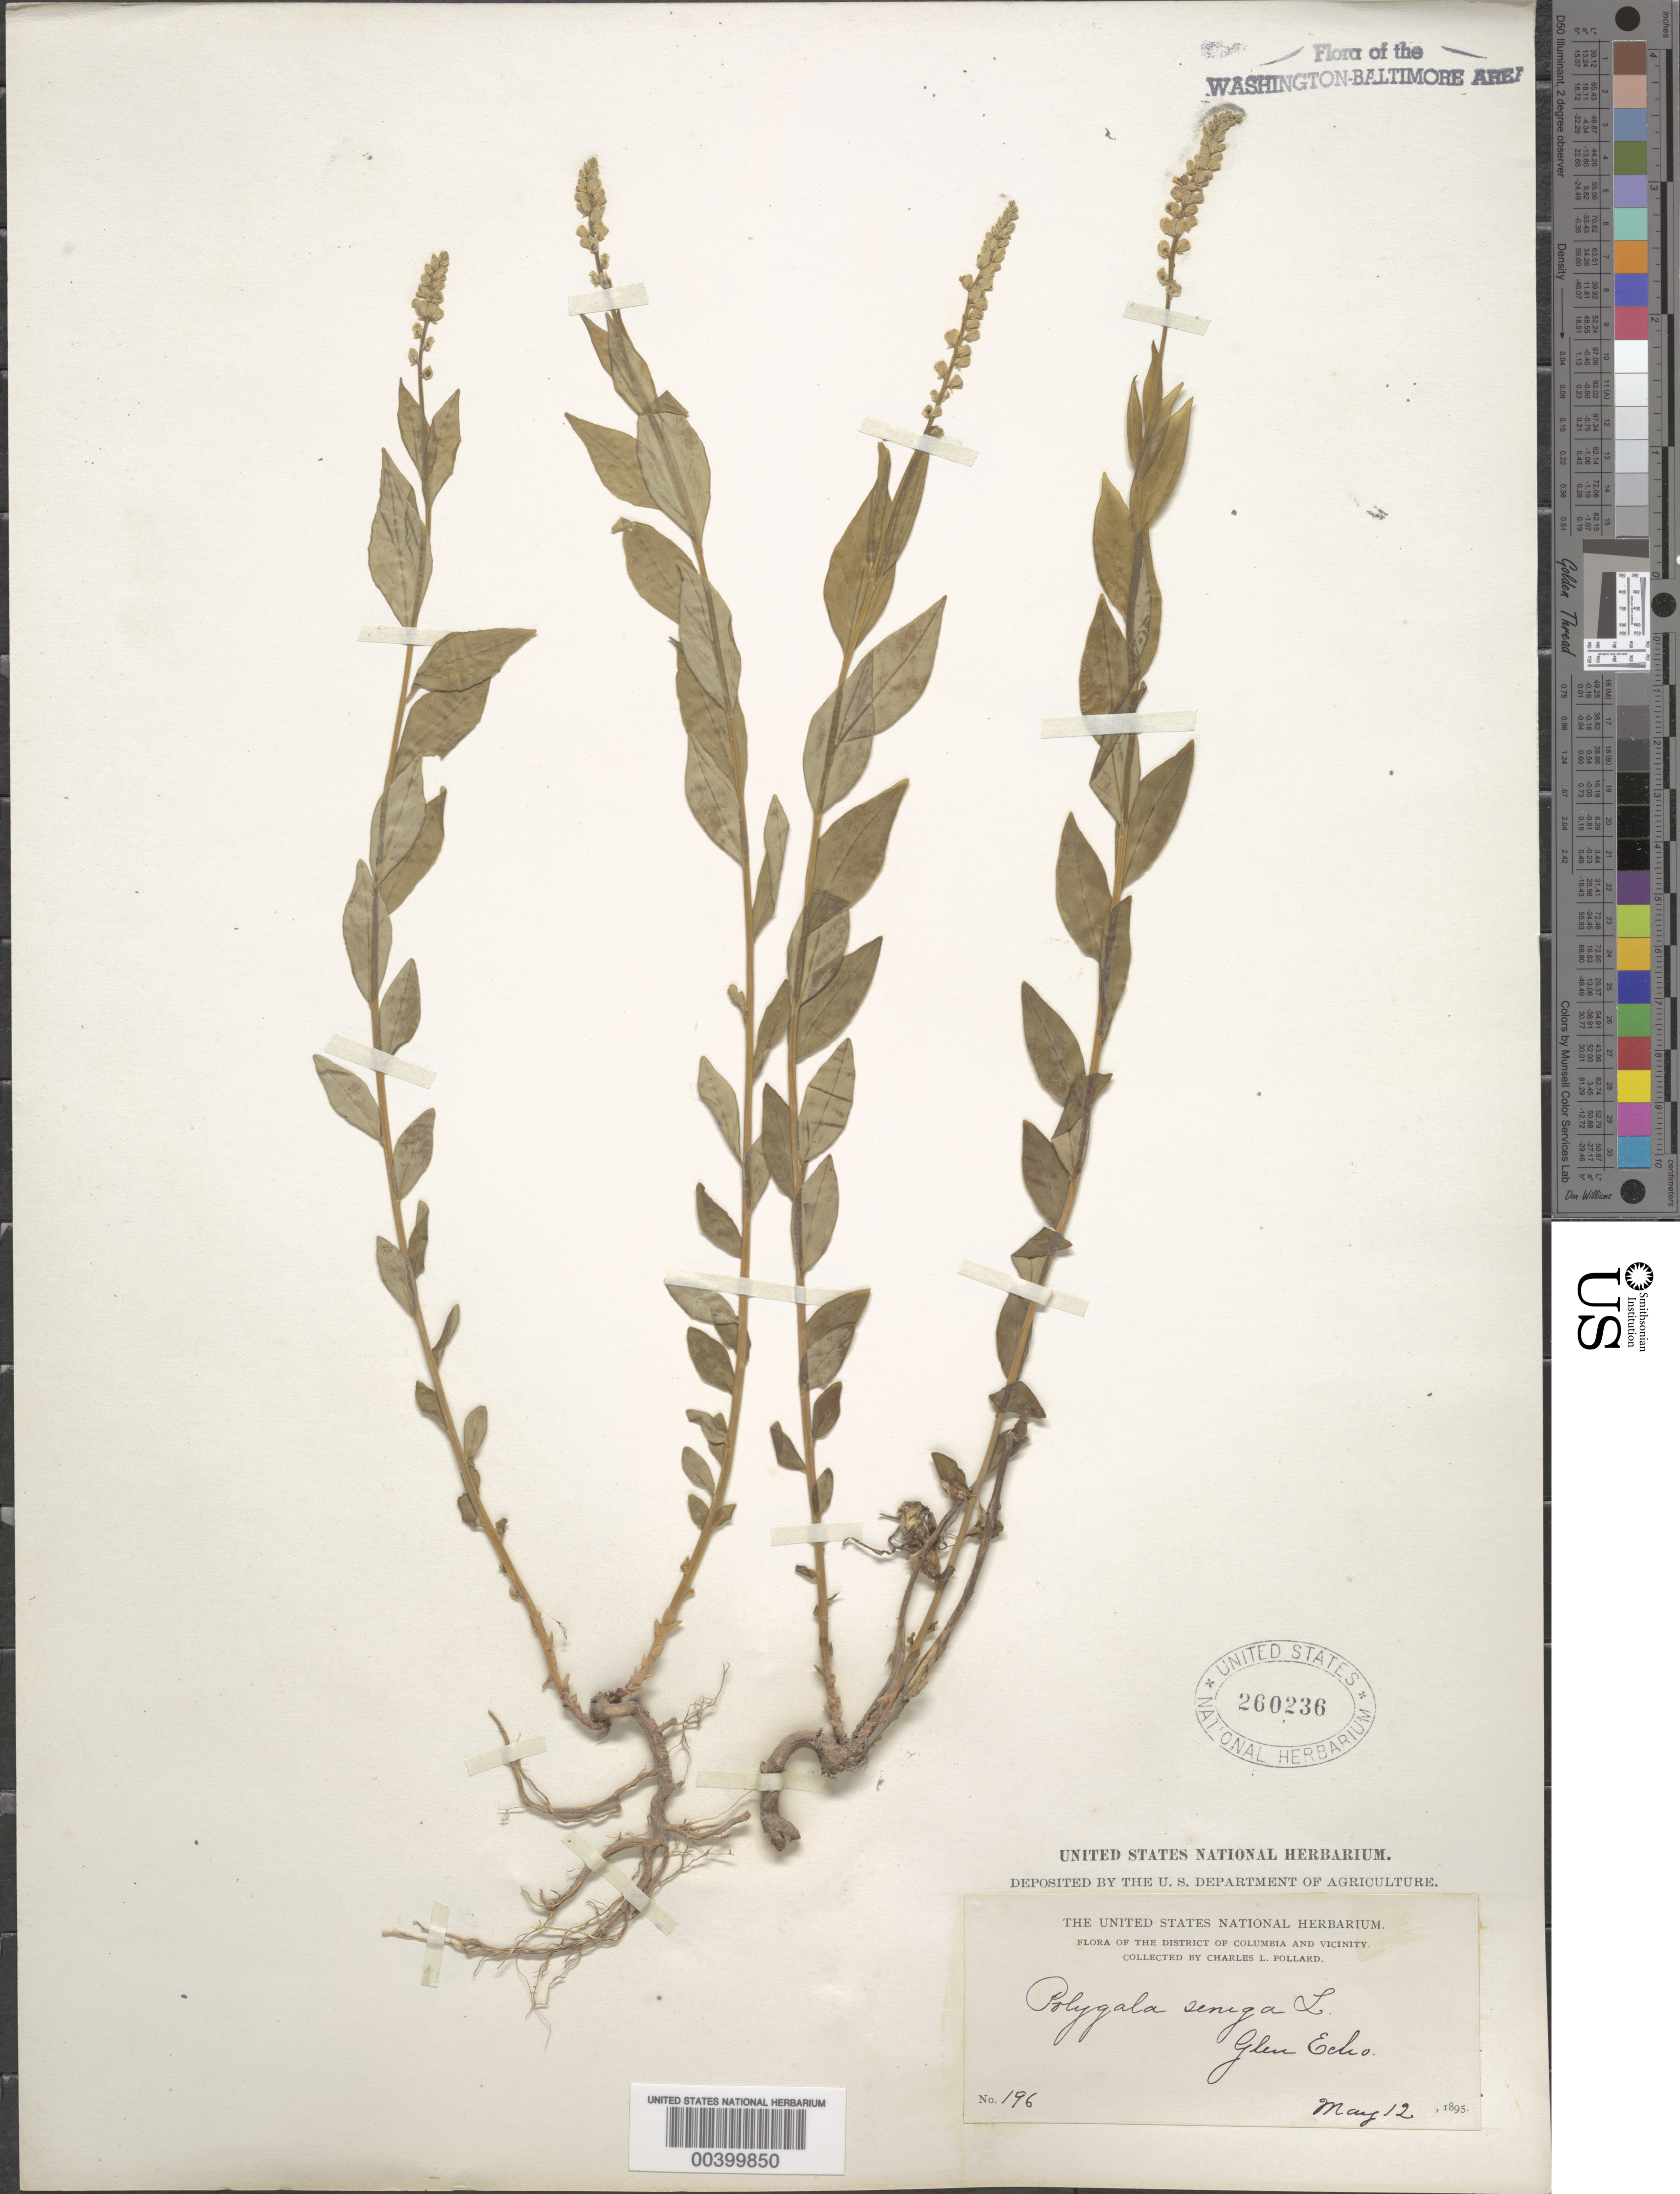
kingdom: Plantae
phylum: Tracheophyta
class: Magnoliopsida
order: Fabales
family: Polygalaceae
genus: Polygala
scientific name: Polygala senega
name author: L.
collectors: C. L. Pollard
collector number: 196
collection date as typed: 12 May 1895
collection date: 1895-05-12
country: United States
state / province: Maryland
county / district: Montgomery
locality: Glen Echo C. & O. Canal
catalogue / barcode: US 260236